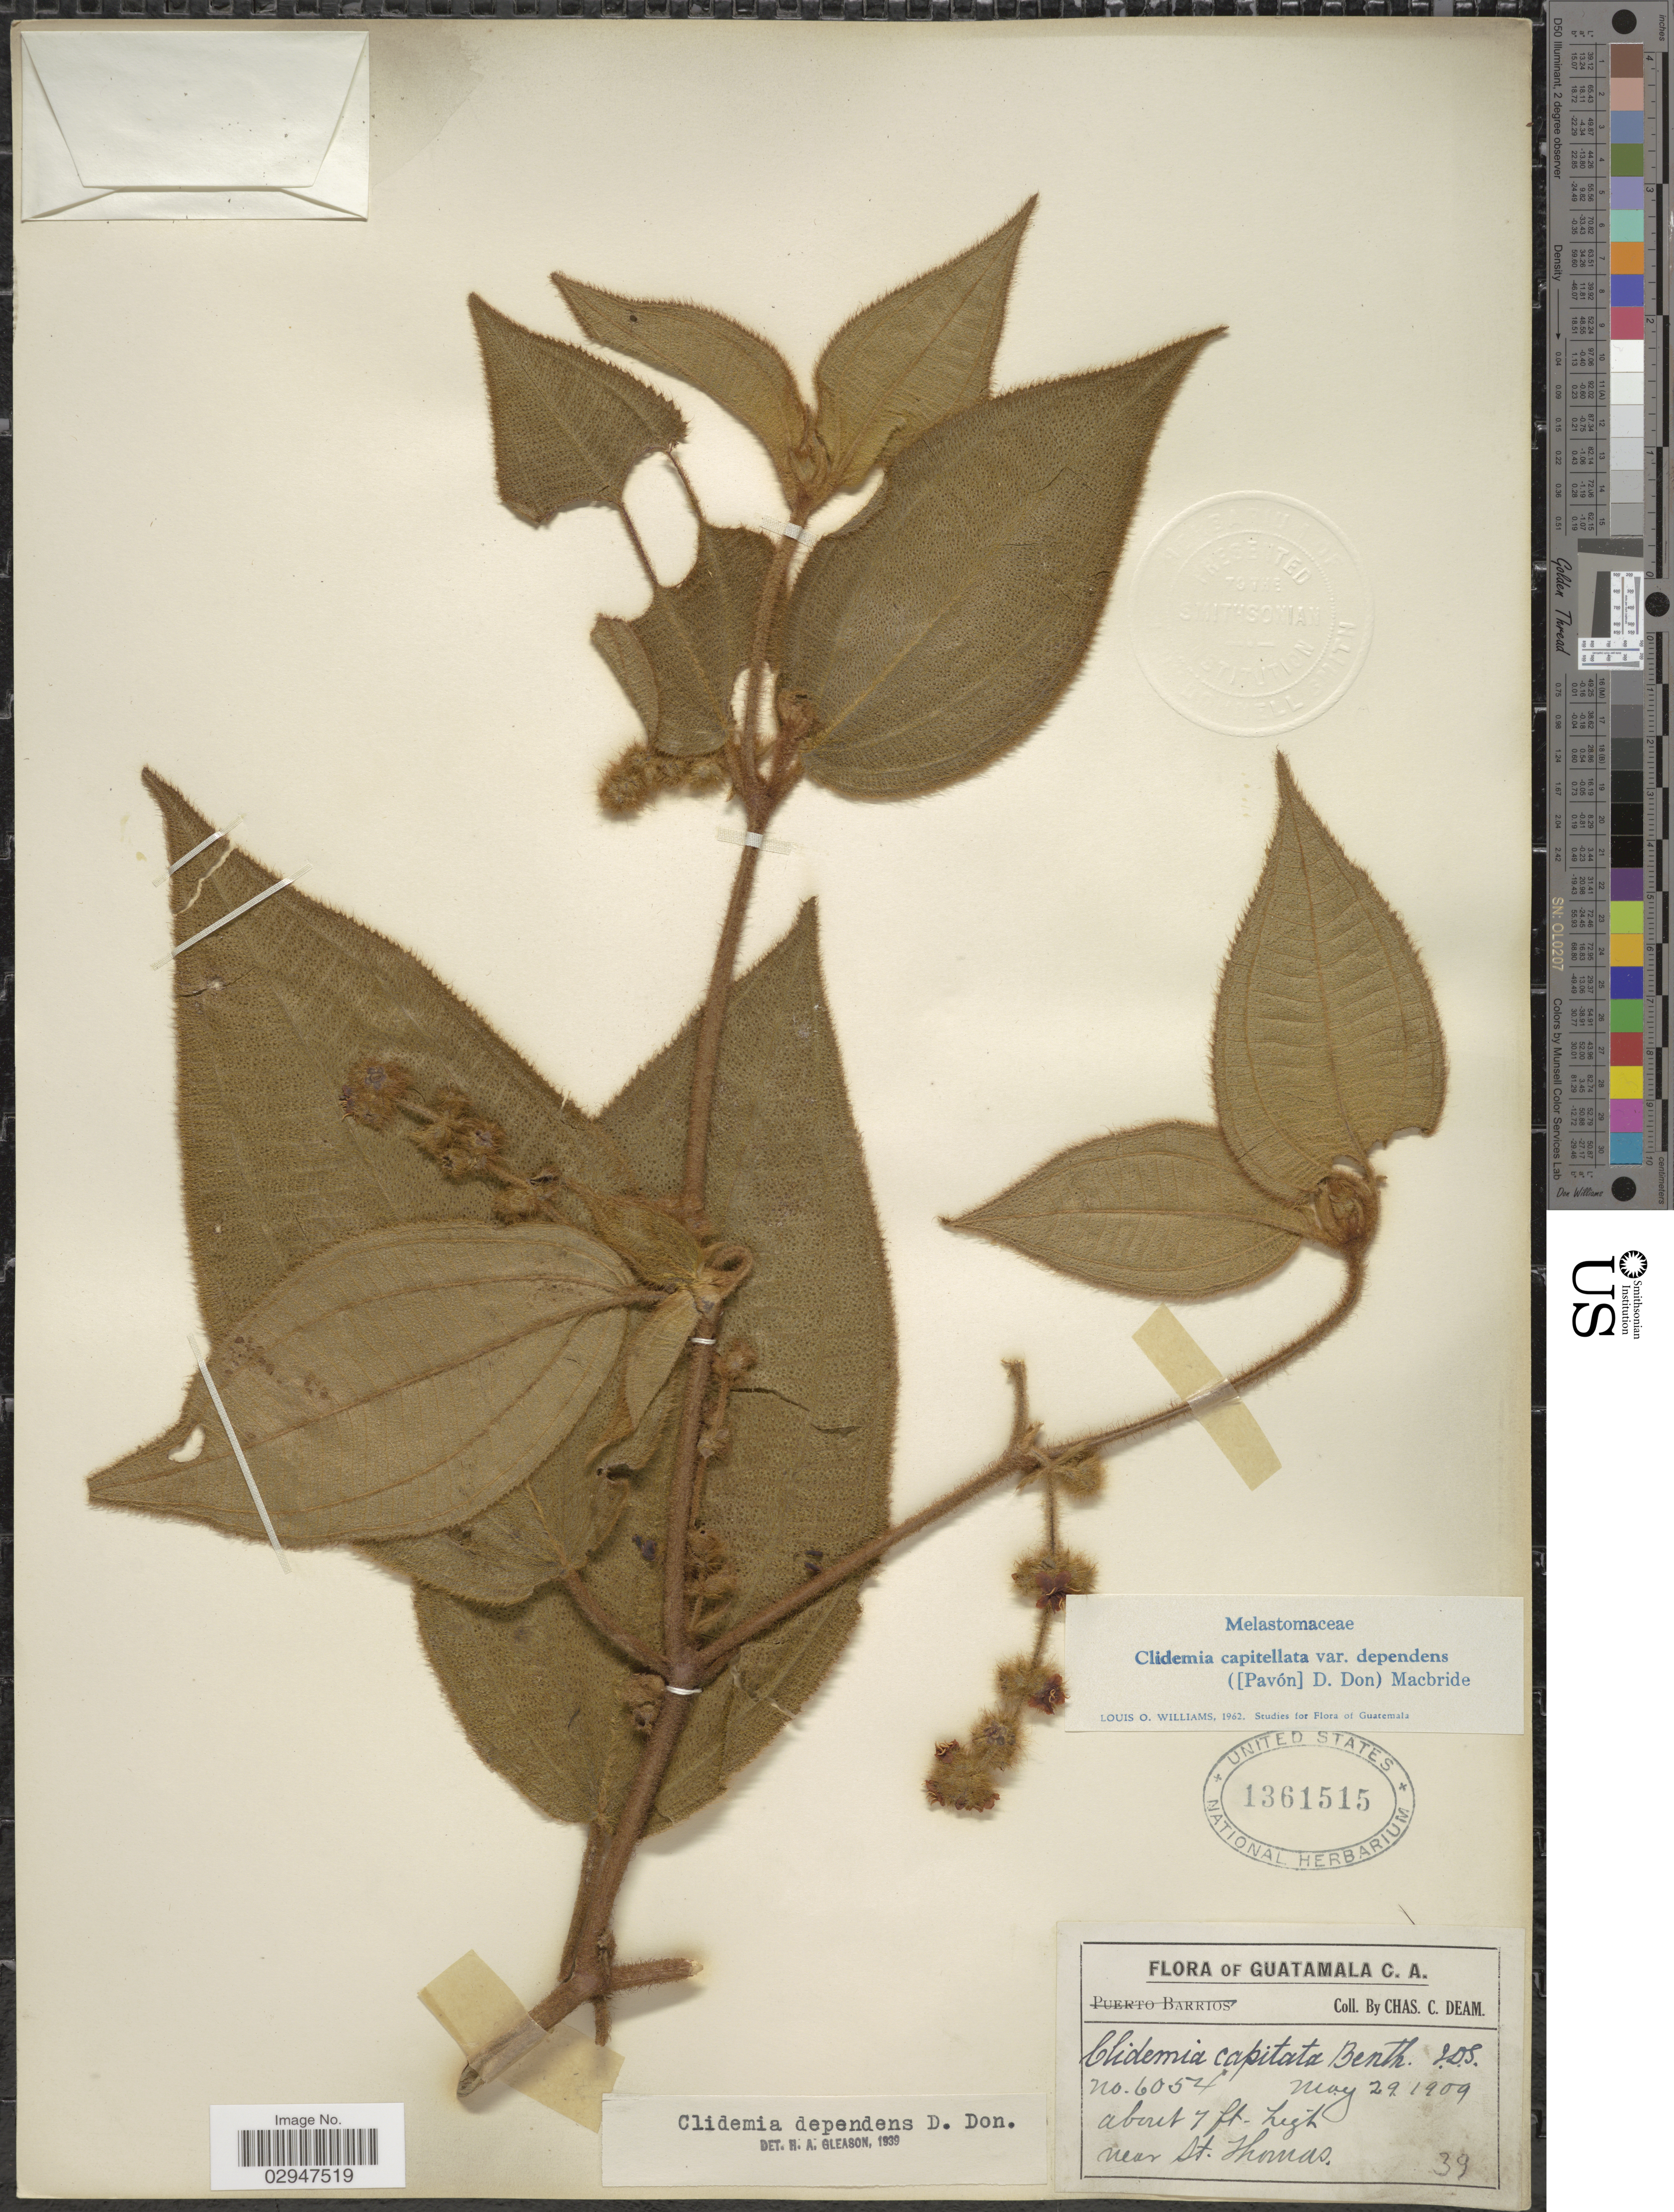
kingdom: Plantae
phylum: Tracheophyta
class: Magnoliopsida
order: Myrtales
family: Melastomataceae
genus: Clidemia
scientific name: Clidemia capitellata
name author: (Bonpl.) D. Don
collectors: C. C. Deam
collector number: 6054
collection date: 1909-05-29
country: Guatemala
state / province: Izabal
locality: Near St. Thomas.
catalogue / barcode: US 1361515